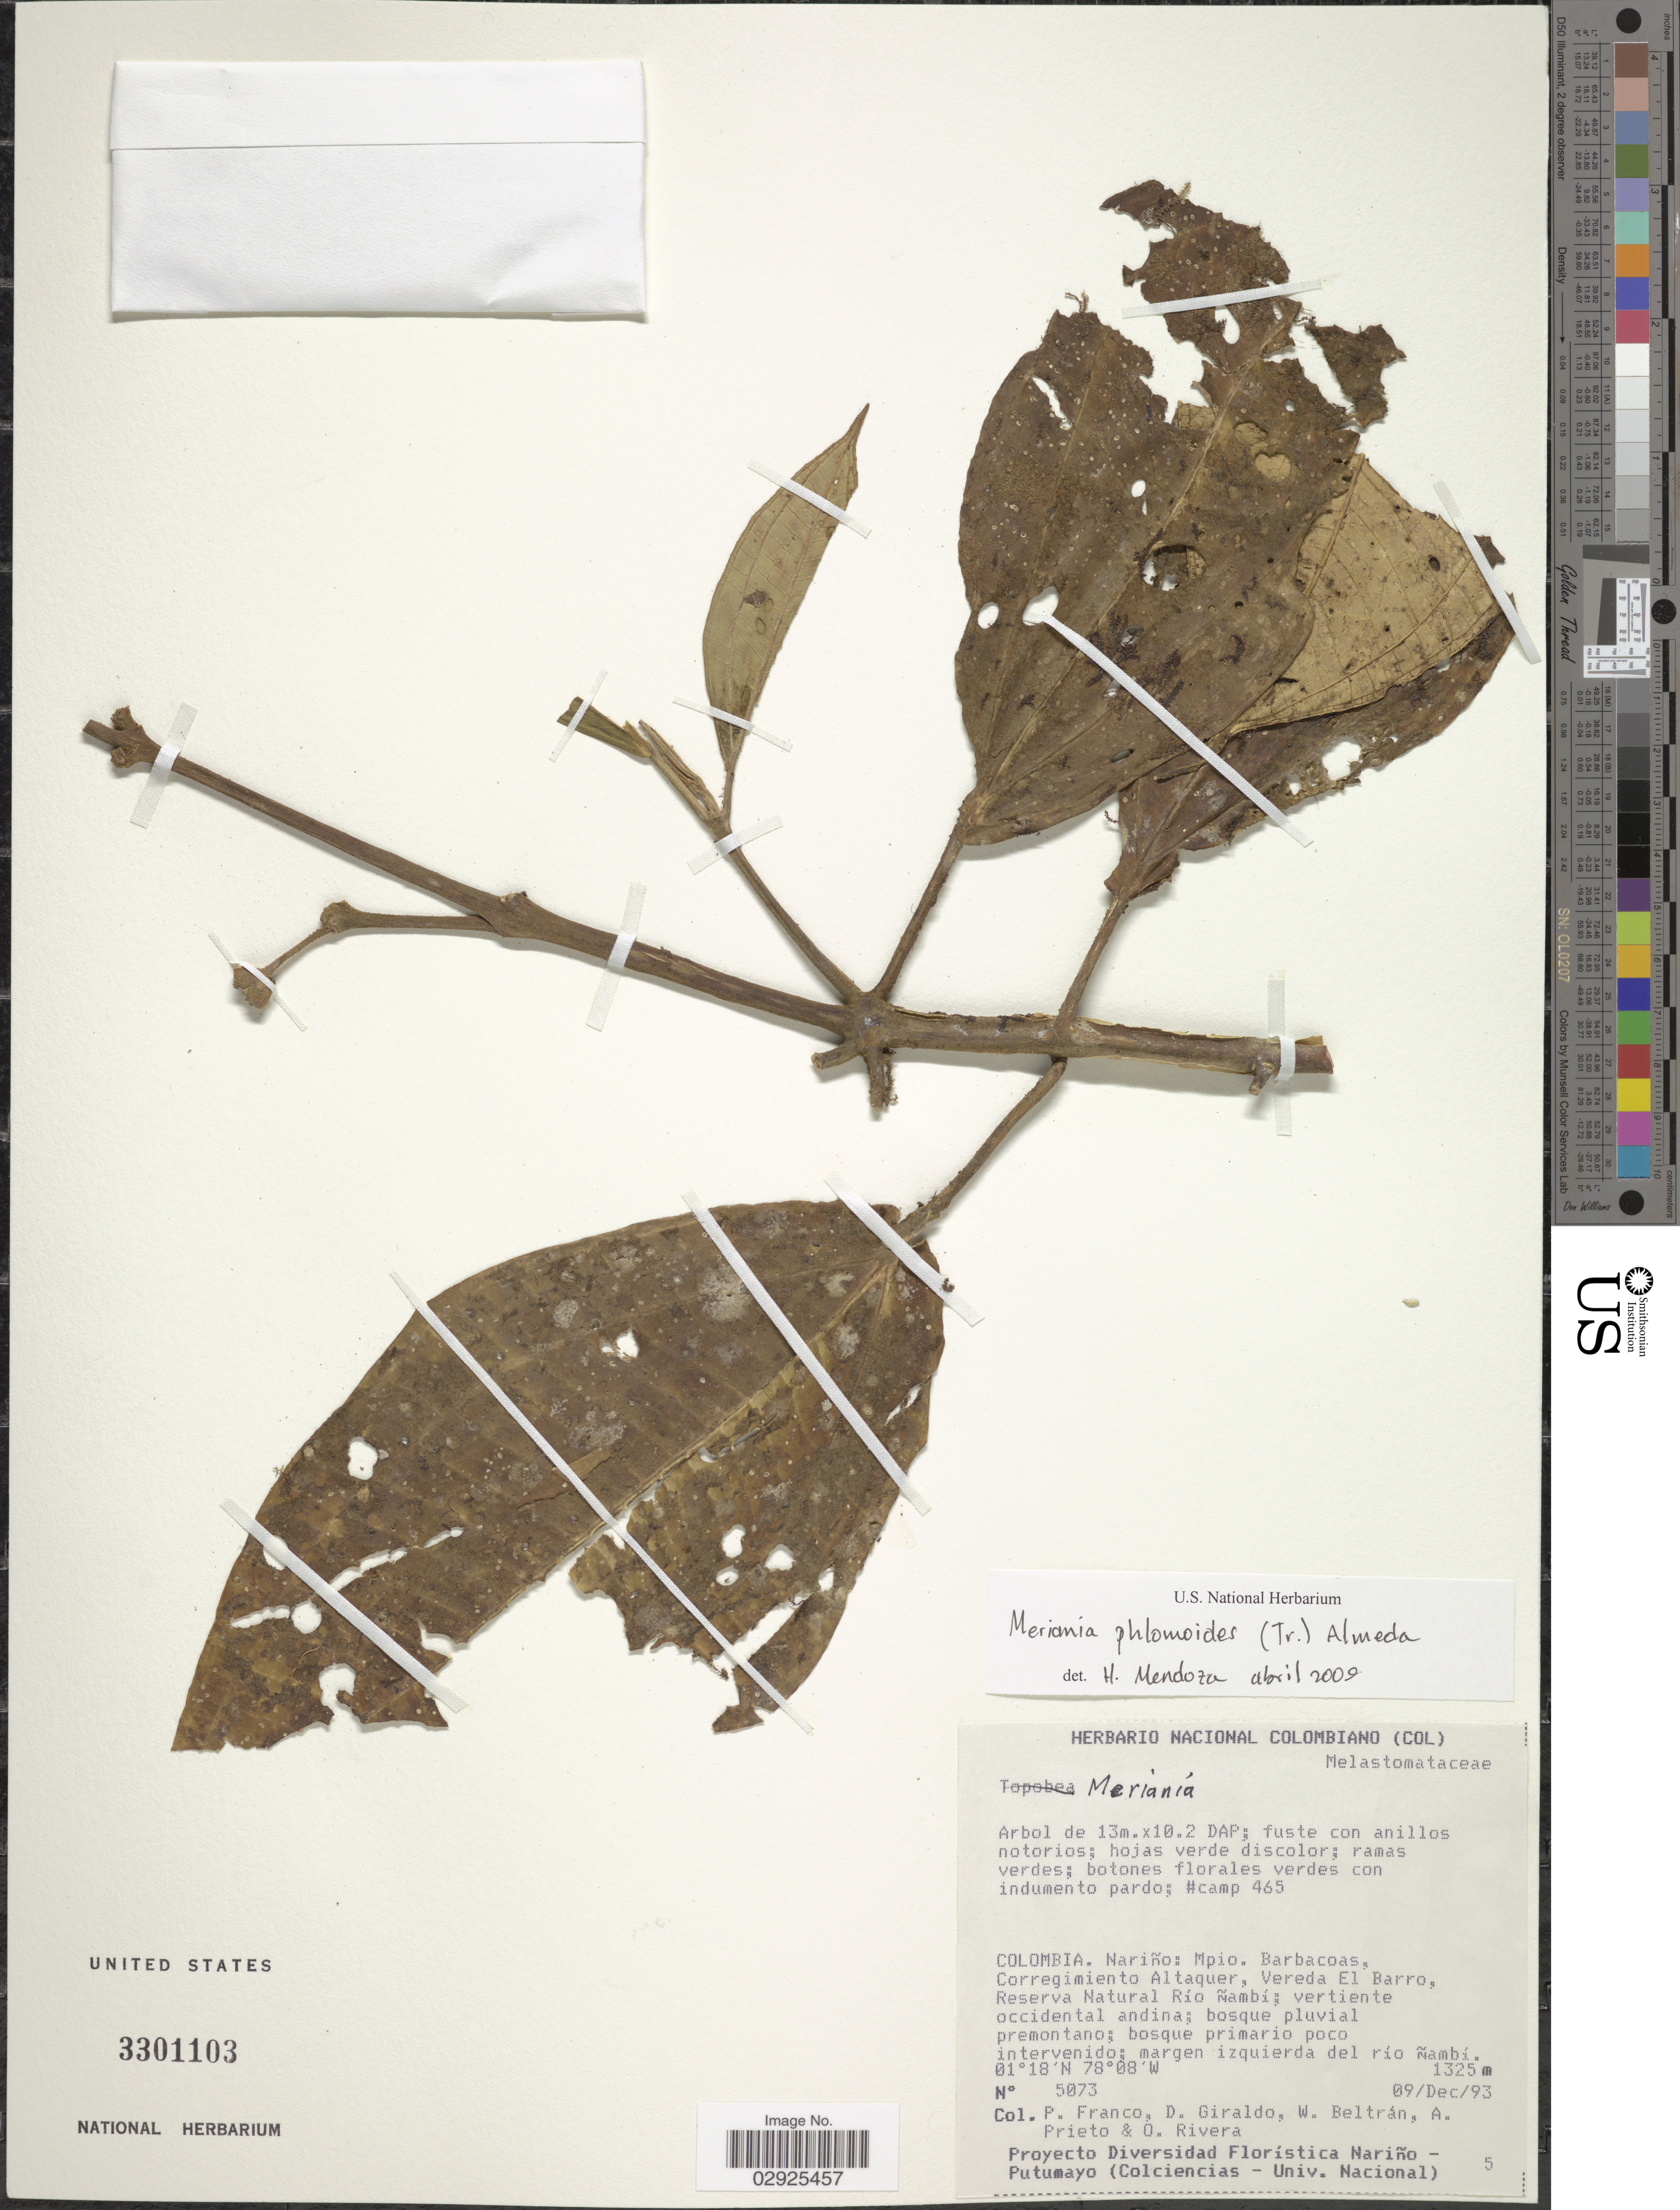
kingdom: Plantae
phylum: Tracheophyta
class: Magnoliopsida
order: Myrtales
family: Melastomataceae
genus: Meriania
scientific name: Meriania phlomoides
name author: (Triana) Almeda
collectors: P. Franco, D. Giraldo, W. Beltran, A. Prieto & O. Rivera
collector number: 5073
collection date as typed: Transcribed d/m/y: 9/12/93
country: Colombia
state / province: Nariño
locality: Nariño: Mpio. Barbacoas, Corregimiento Altaquer, Vereda El Barro, Reserva Natural Rio ñambi; vertiente occidental andina, margen izquierda del río ñambi.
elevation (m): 1325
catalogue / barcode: US 3301103